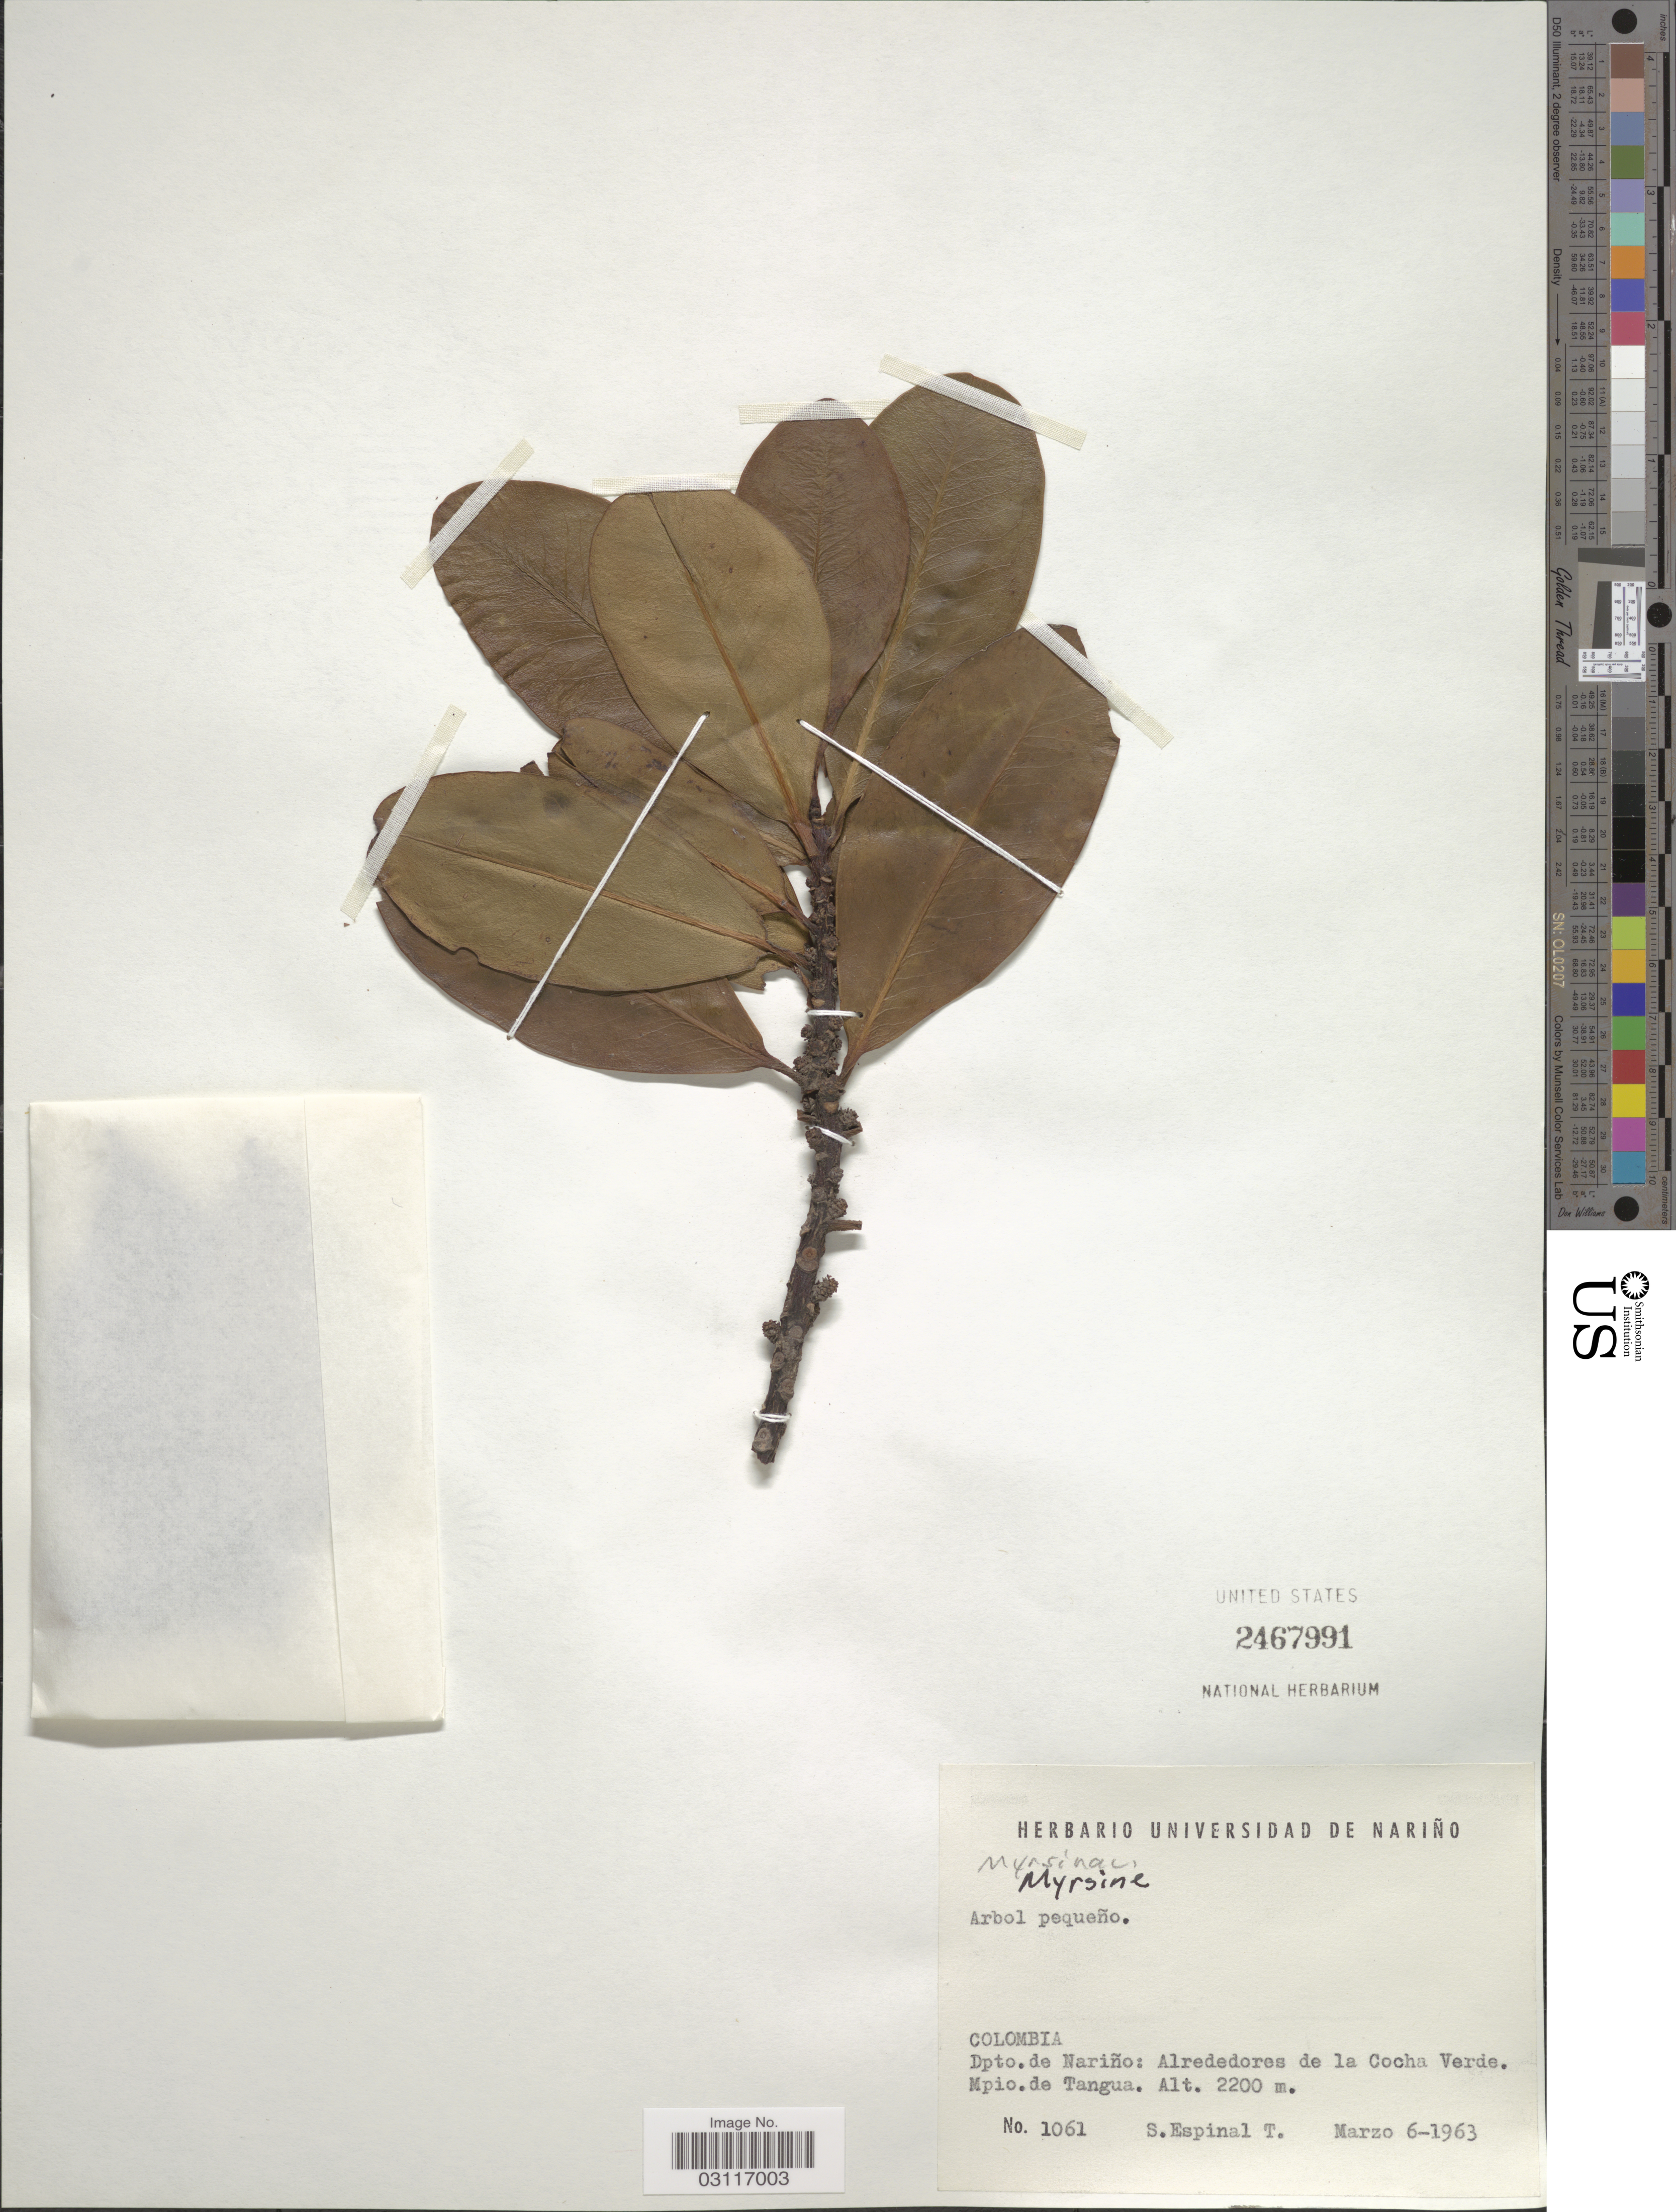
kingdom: Plantae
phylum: Tracheophyta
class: Magnoliopsida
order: Ericales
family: Primulaceae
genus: Myrsine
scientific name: Myrsine sp.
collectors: S. Espinal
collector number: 1061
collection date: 1963-03-06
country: Colombia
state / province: Nariño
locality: Dpto. de Nariño: Alrededores de la Cocha Verde. Mpio. de Tangua.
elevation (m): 2200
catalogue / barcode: US 2467991